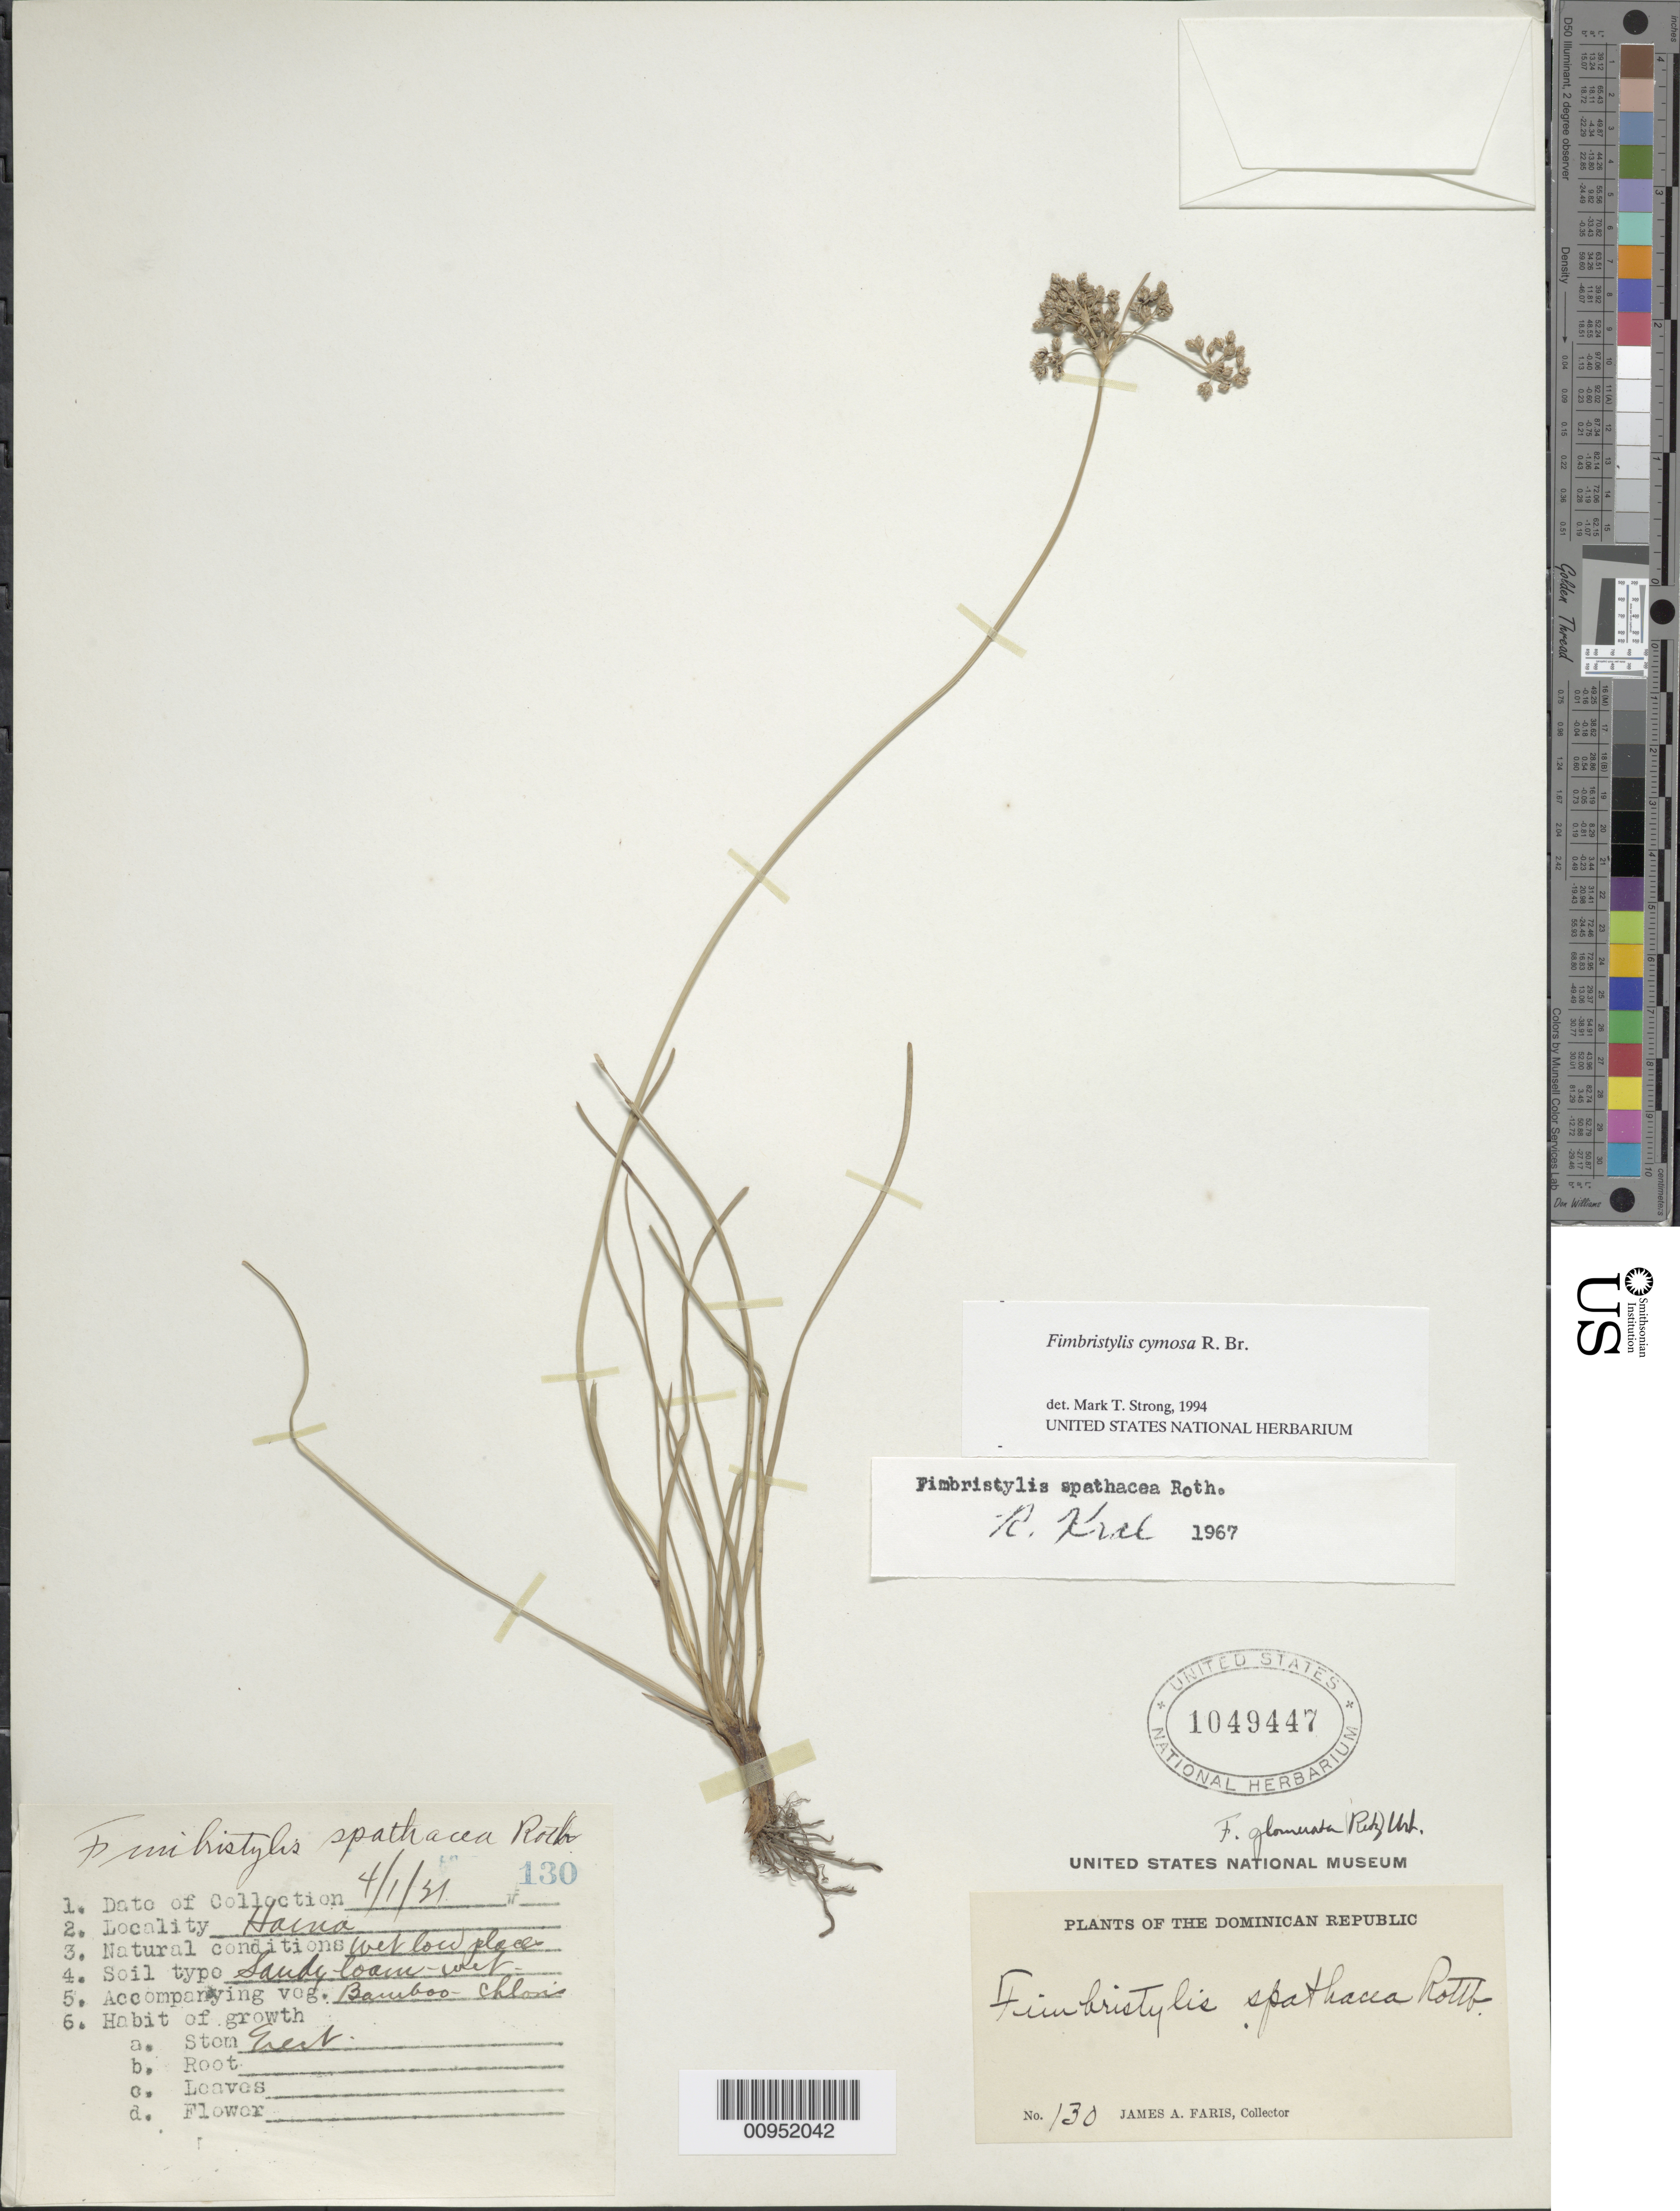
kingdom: Plantae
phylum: Tracheophyta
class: Liliopsida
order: Poales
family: Cyperaceae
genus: Fimbristylis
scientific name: Fimbristylis cymosa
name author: R. Br.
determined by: Strong, M. T., (US), Smithsonian Institution - National Museum of Natural History (UNITED STATES)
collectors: J. Faris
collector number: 130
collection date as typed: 04 Jan 1931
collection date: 1931-01-04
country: Dominican Republic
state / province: San Cristóbal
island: Hispaniola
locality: Haina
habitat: Wet low place, sandy loam; accompanied with Bamboo, Chloris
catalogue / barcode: US 1049447